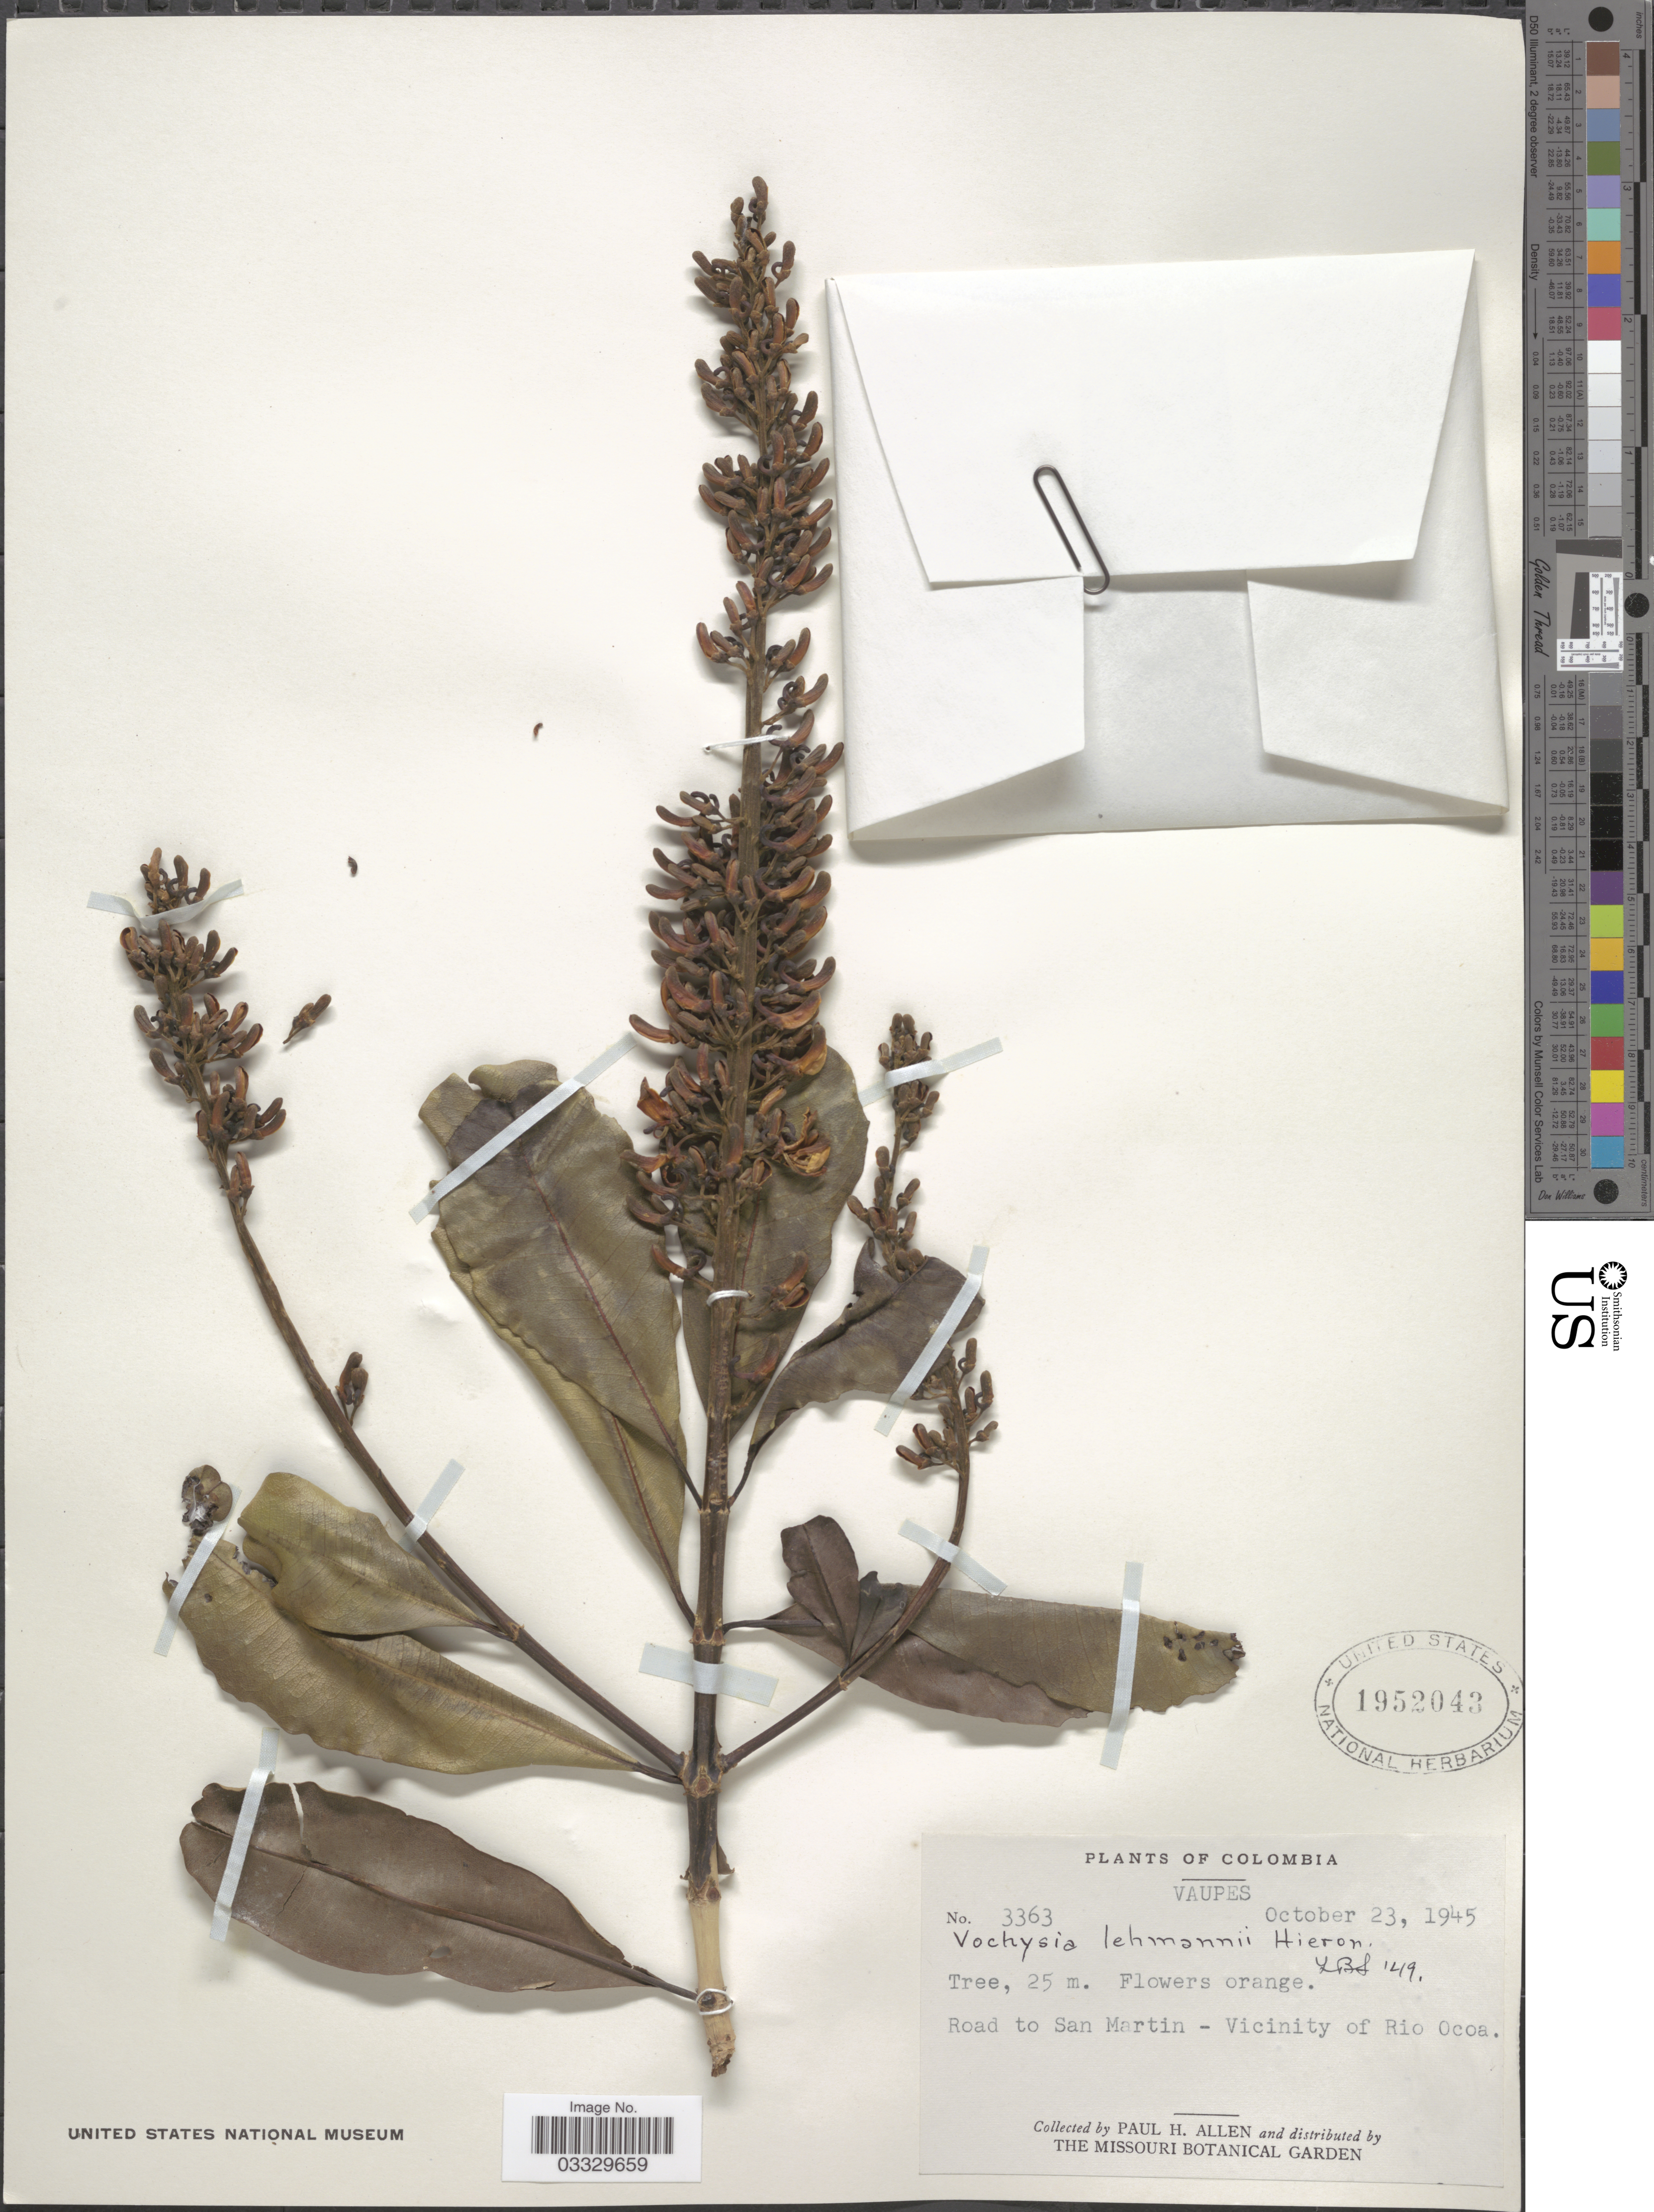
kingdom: Plantae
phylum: Tracheophyta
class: Magnoliopsida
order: Myrtales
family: Vochysiaceae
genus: Vochysia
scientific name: Vochysia lehmannii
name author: Hieron.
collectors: P. H. Allen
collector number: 3363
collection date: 1945-10-23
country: Colombia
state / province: Vaupés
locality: Road to San Martin - Vicinity of Rio Ocoa.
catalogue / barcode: US 1952043